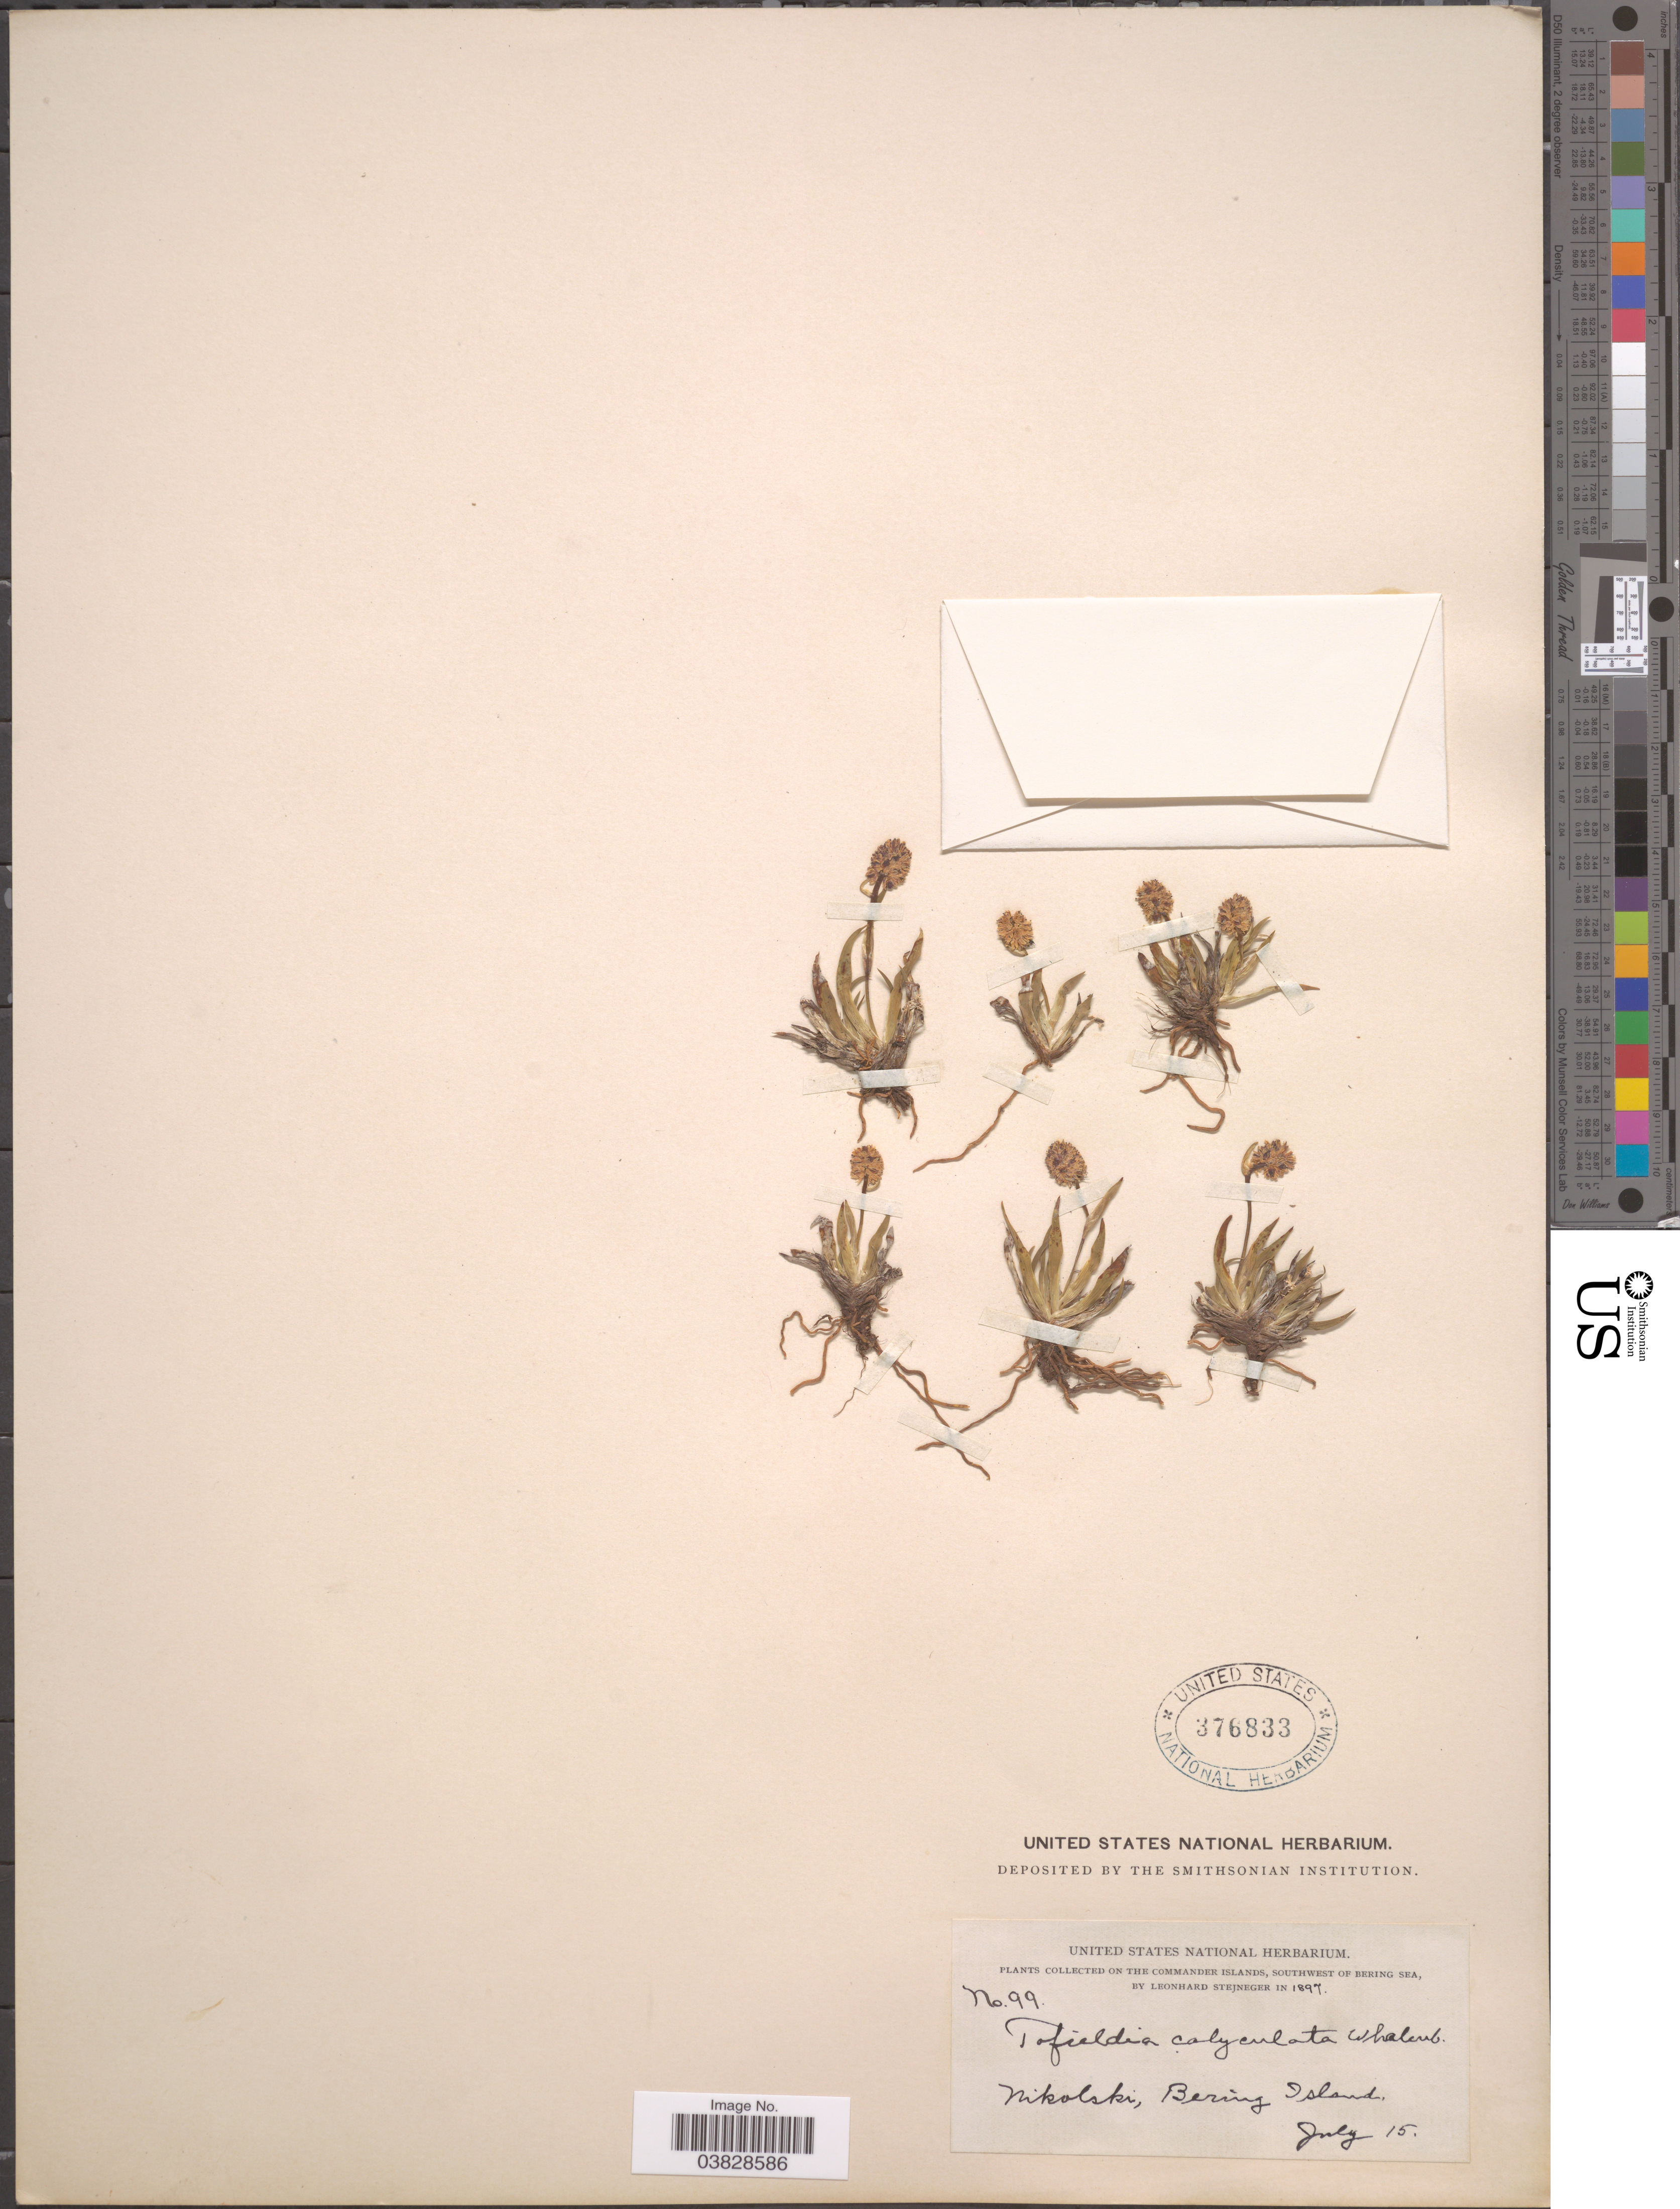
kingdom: Plantae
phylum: Tracheophyta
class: Liliopsida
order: Alismatales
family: Tofieldiaceae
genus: Tofieldia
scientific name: Tofieldia calyculata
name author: (L.) Wahlenb.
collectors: L. Stejneger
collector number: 99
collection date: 1897-07-15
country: Russian Federation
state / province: Kamchatka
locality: On the Commander Islands, Southwest of Bering Sea, Nikolski, Bering Island.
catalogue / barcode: US 376833